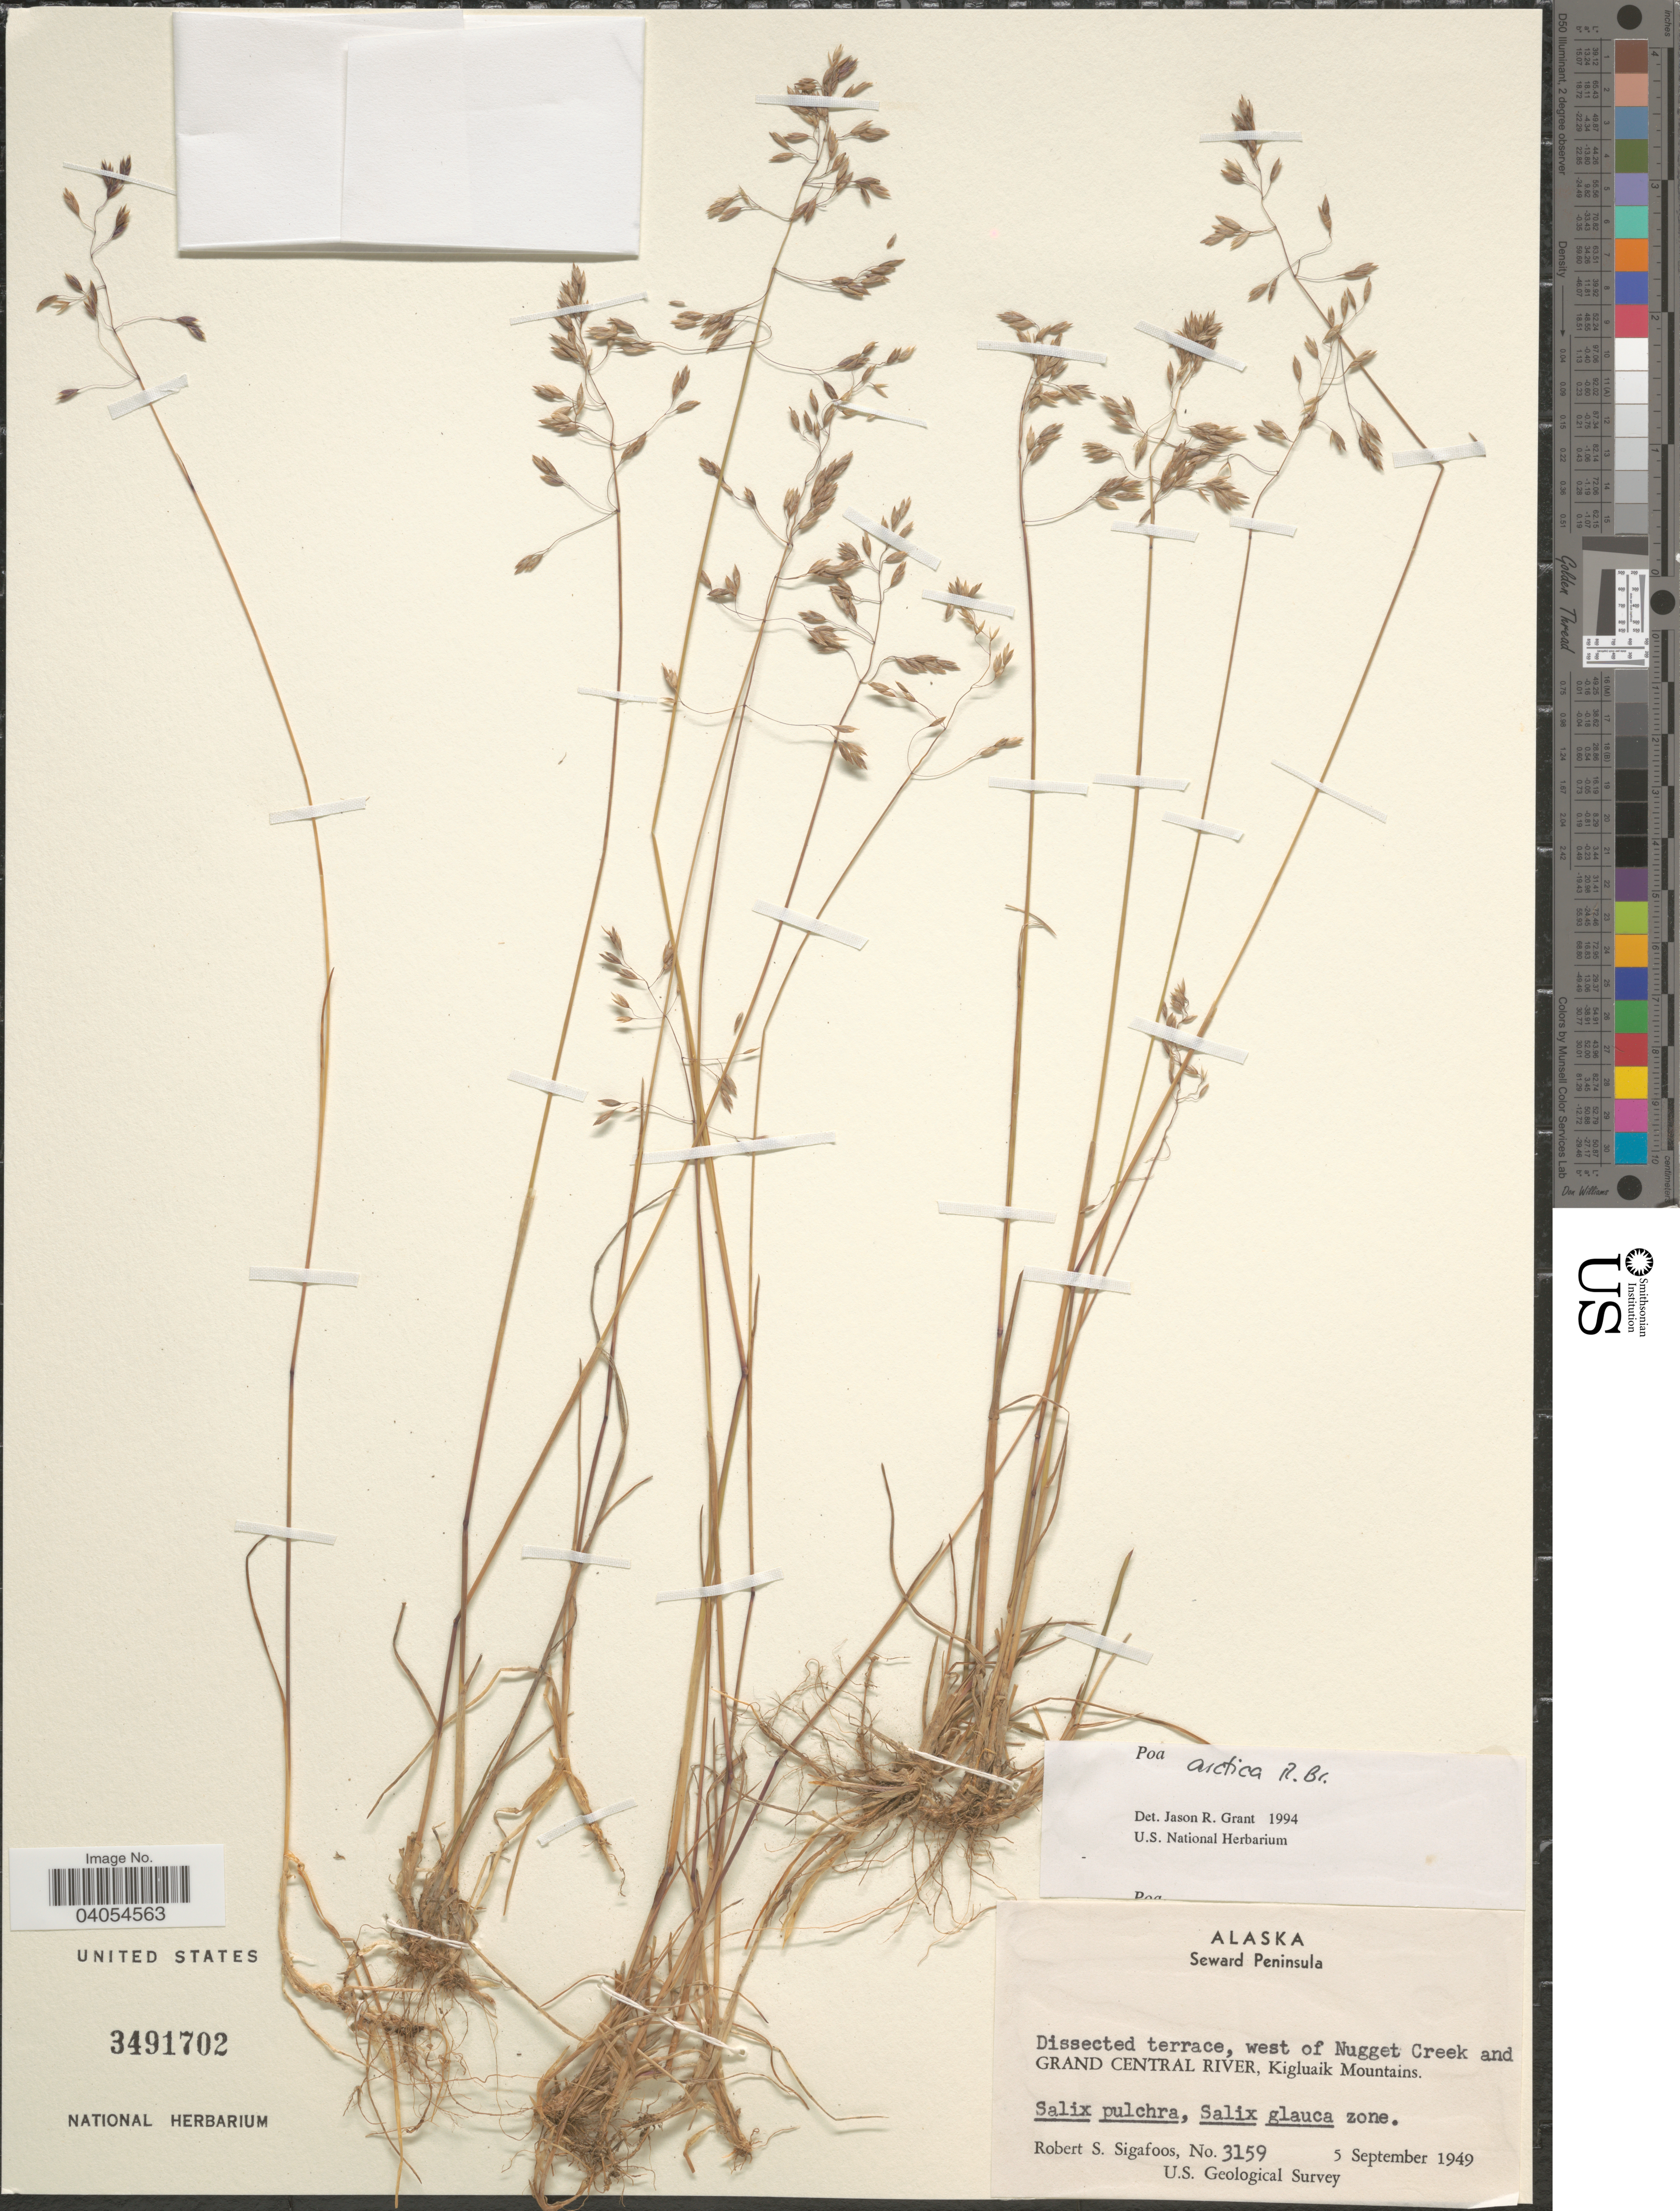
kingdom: Plantae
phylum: Tracheophyta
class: Liliopsida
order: Poales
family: Poaceae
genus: Poa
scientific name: Poa arctica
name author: R. Br.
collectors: R. Sigafoos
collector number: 3159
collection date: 1949-09-05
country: United States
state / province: Alaska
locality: Seward Peninsula. Dissected terrace, west of Nugget Creek and Grand Central River, Kigluaik Mountains.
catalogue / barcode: US 3491702